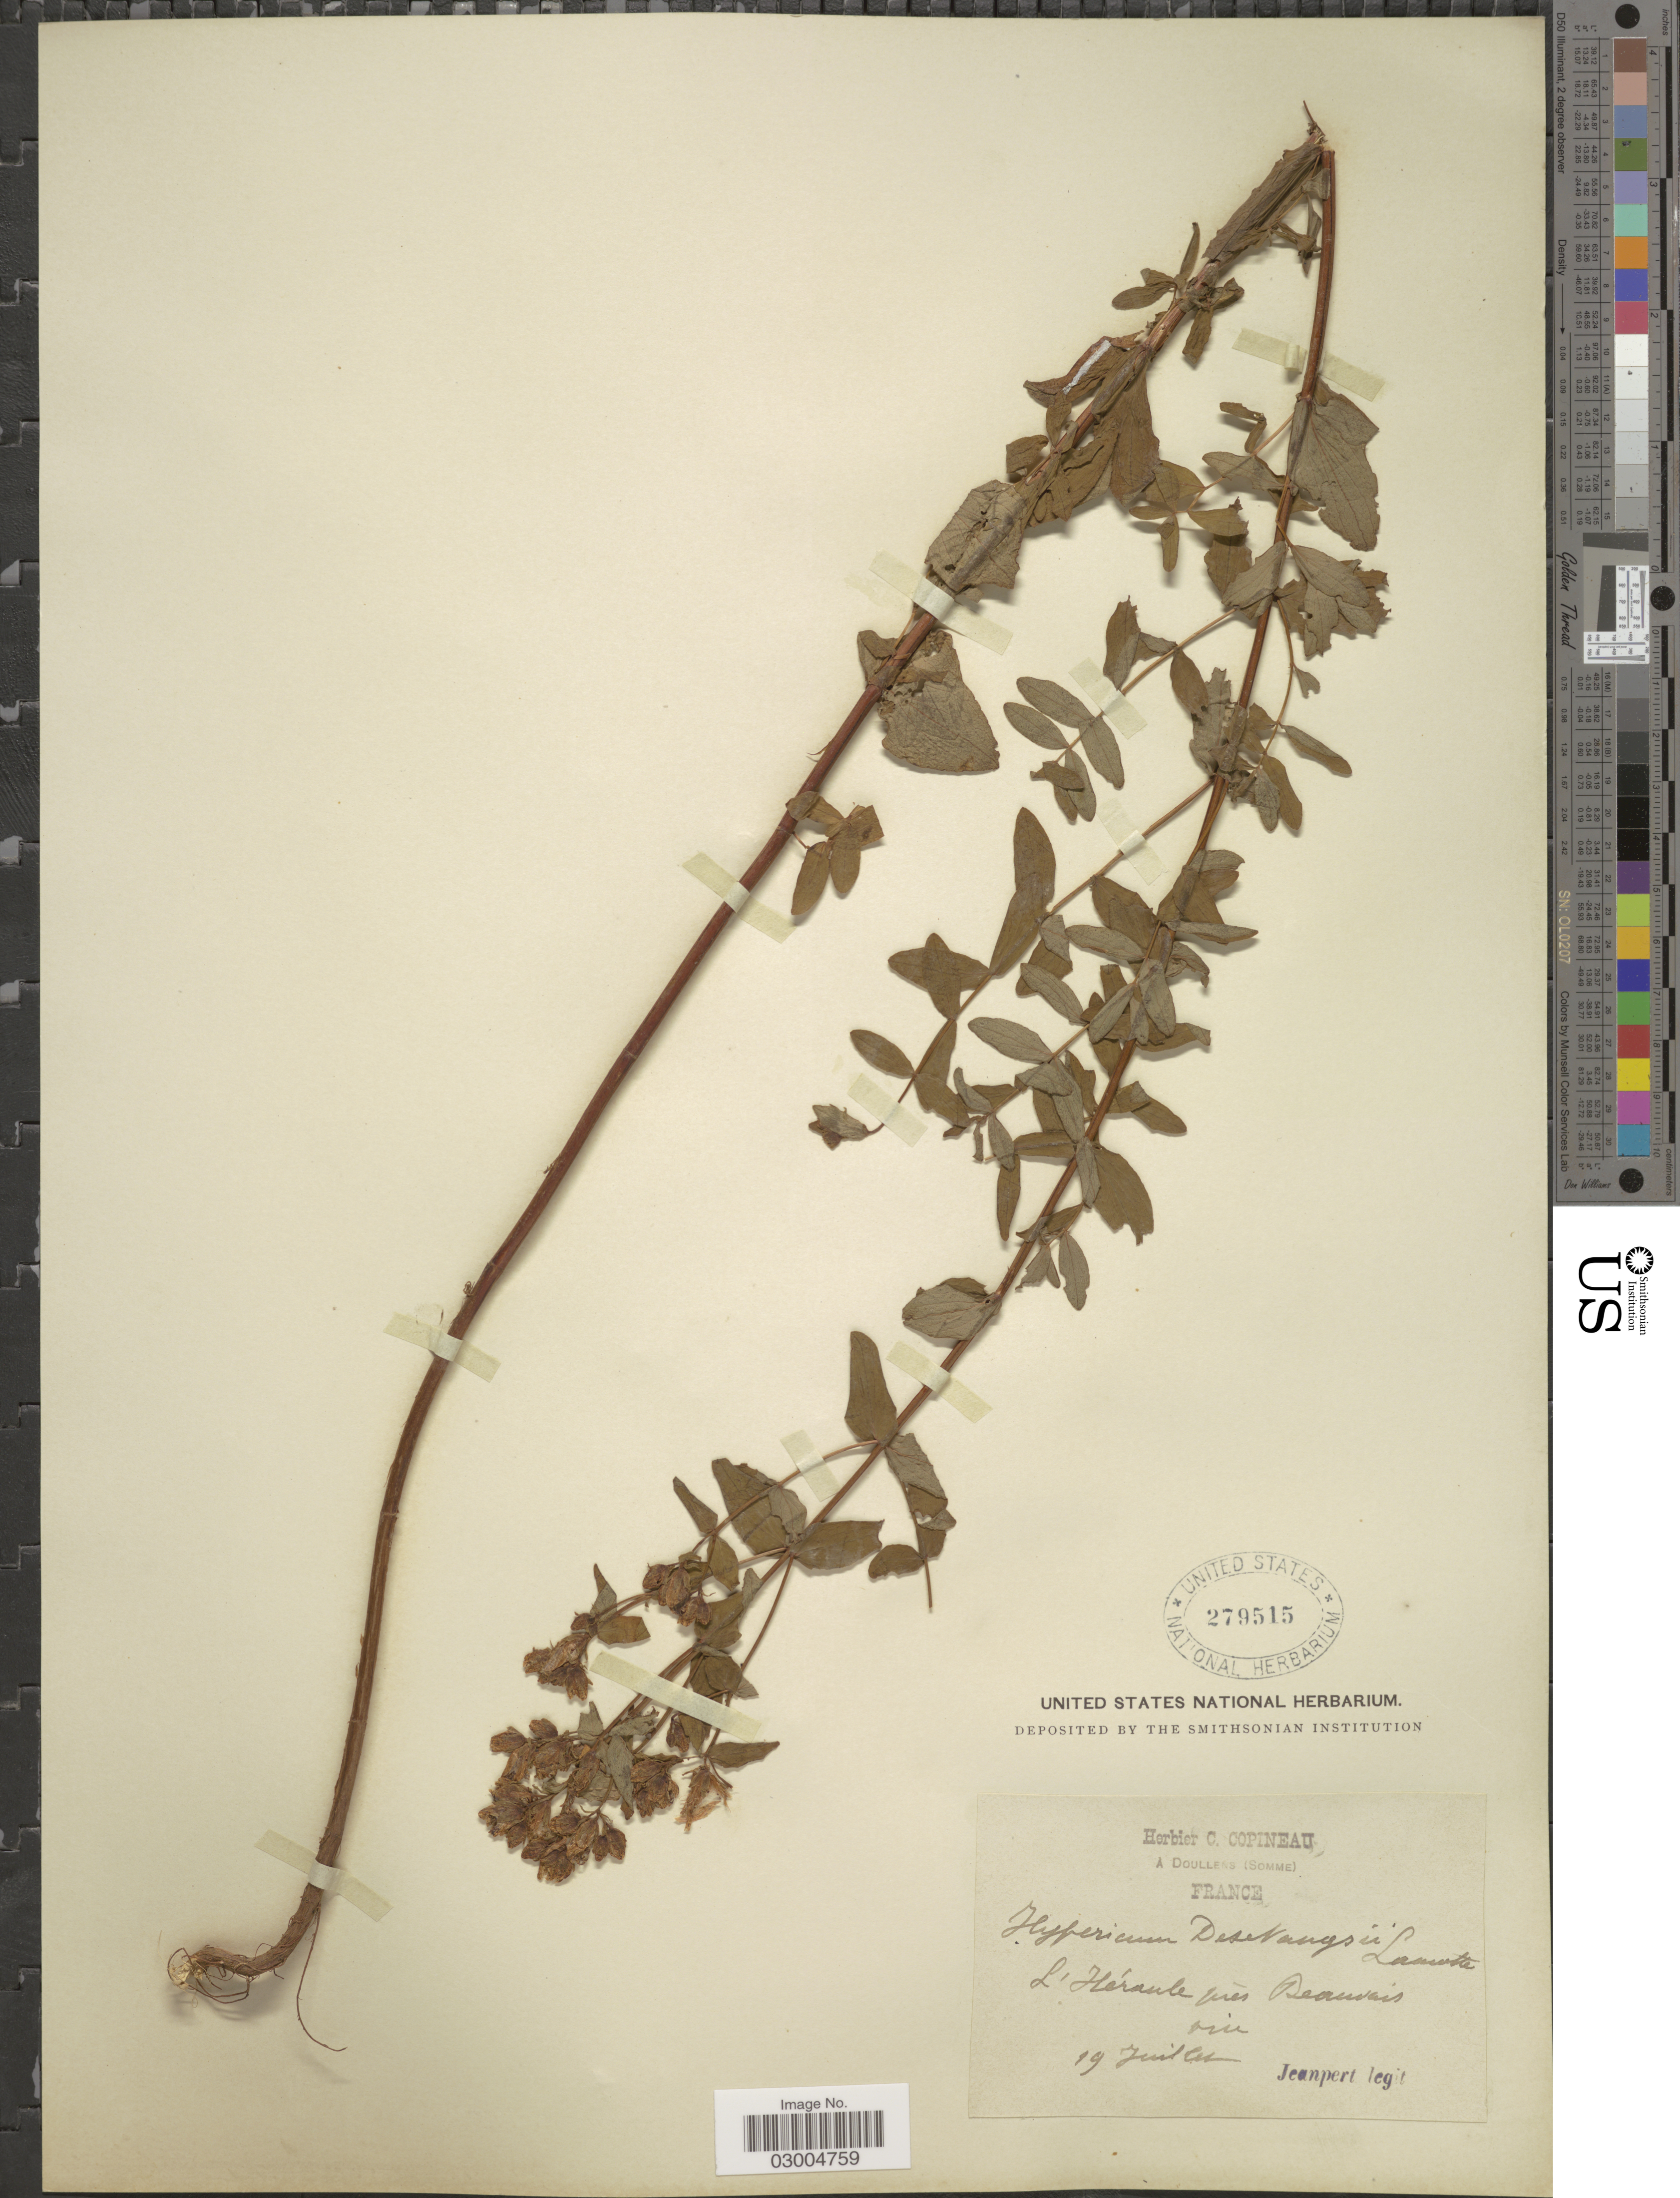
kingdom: Plantae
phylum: Tracheophyta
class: Magnoliopsida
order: Malpighiales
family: Hypericaceae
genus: Hypericum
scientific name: Hypericum x desetangsii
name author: Lamotte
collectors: Jeanpert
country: France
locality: L'Héraule prés Beauvaid [interpreted] oin [interpreted].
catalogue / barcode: US 279515